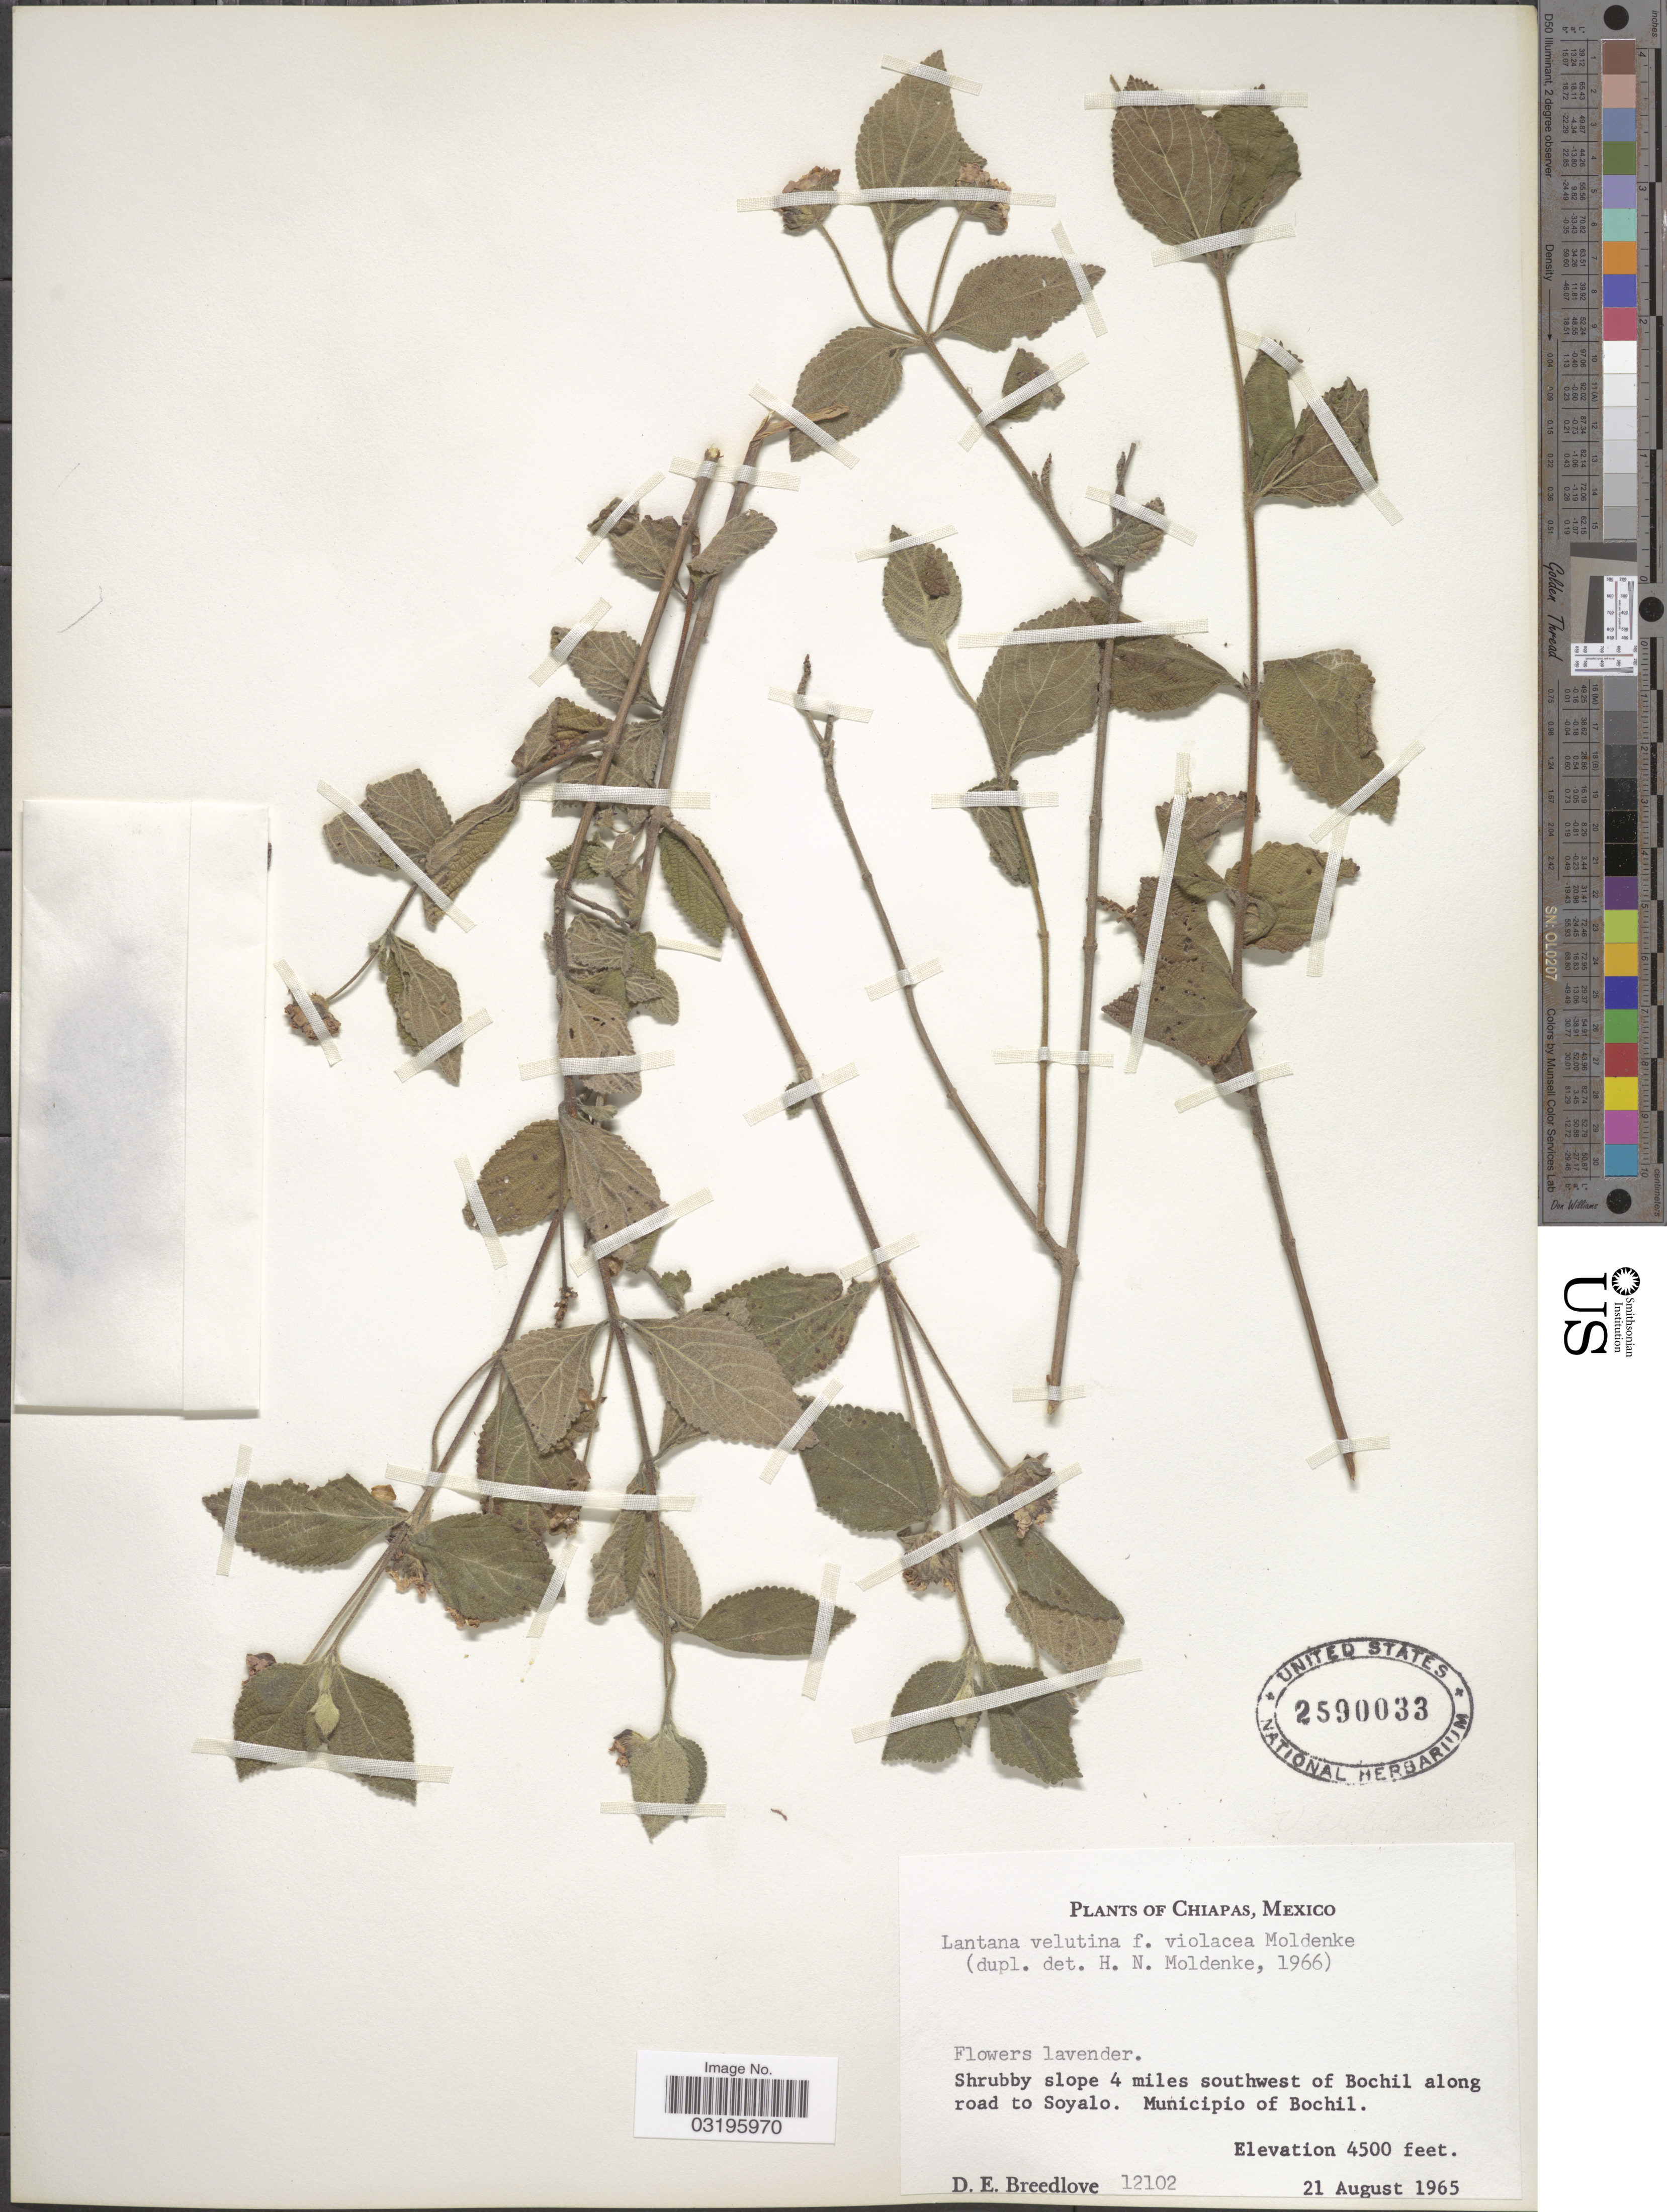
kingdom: Plantae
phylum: Tracheophyta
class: Magnoliopsida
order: Lamiales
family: Verbenaceae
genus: Lantana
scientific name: Lantana velutina f. violacea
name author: Moldenke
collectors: D. E. Breedlove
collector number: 12102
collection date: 1965-08-21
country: Mexico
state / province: Chiapas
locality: Shrubby slope 4 miles southwest of Bochil along road to Soyalo. Municipio of Bochil.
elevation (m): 1372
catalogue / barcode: US 2590033